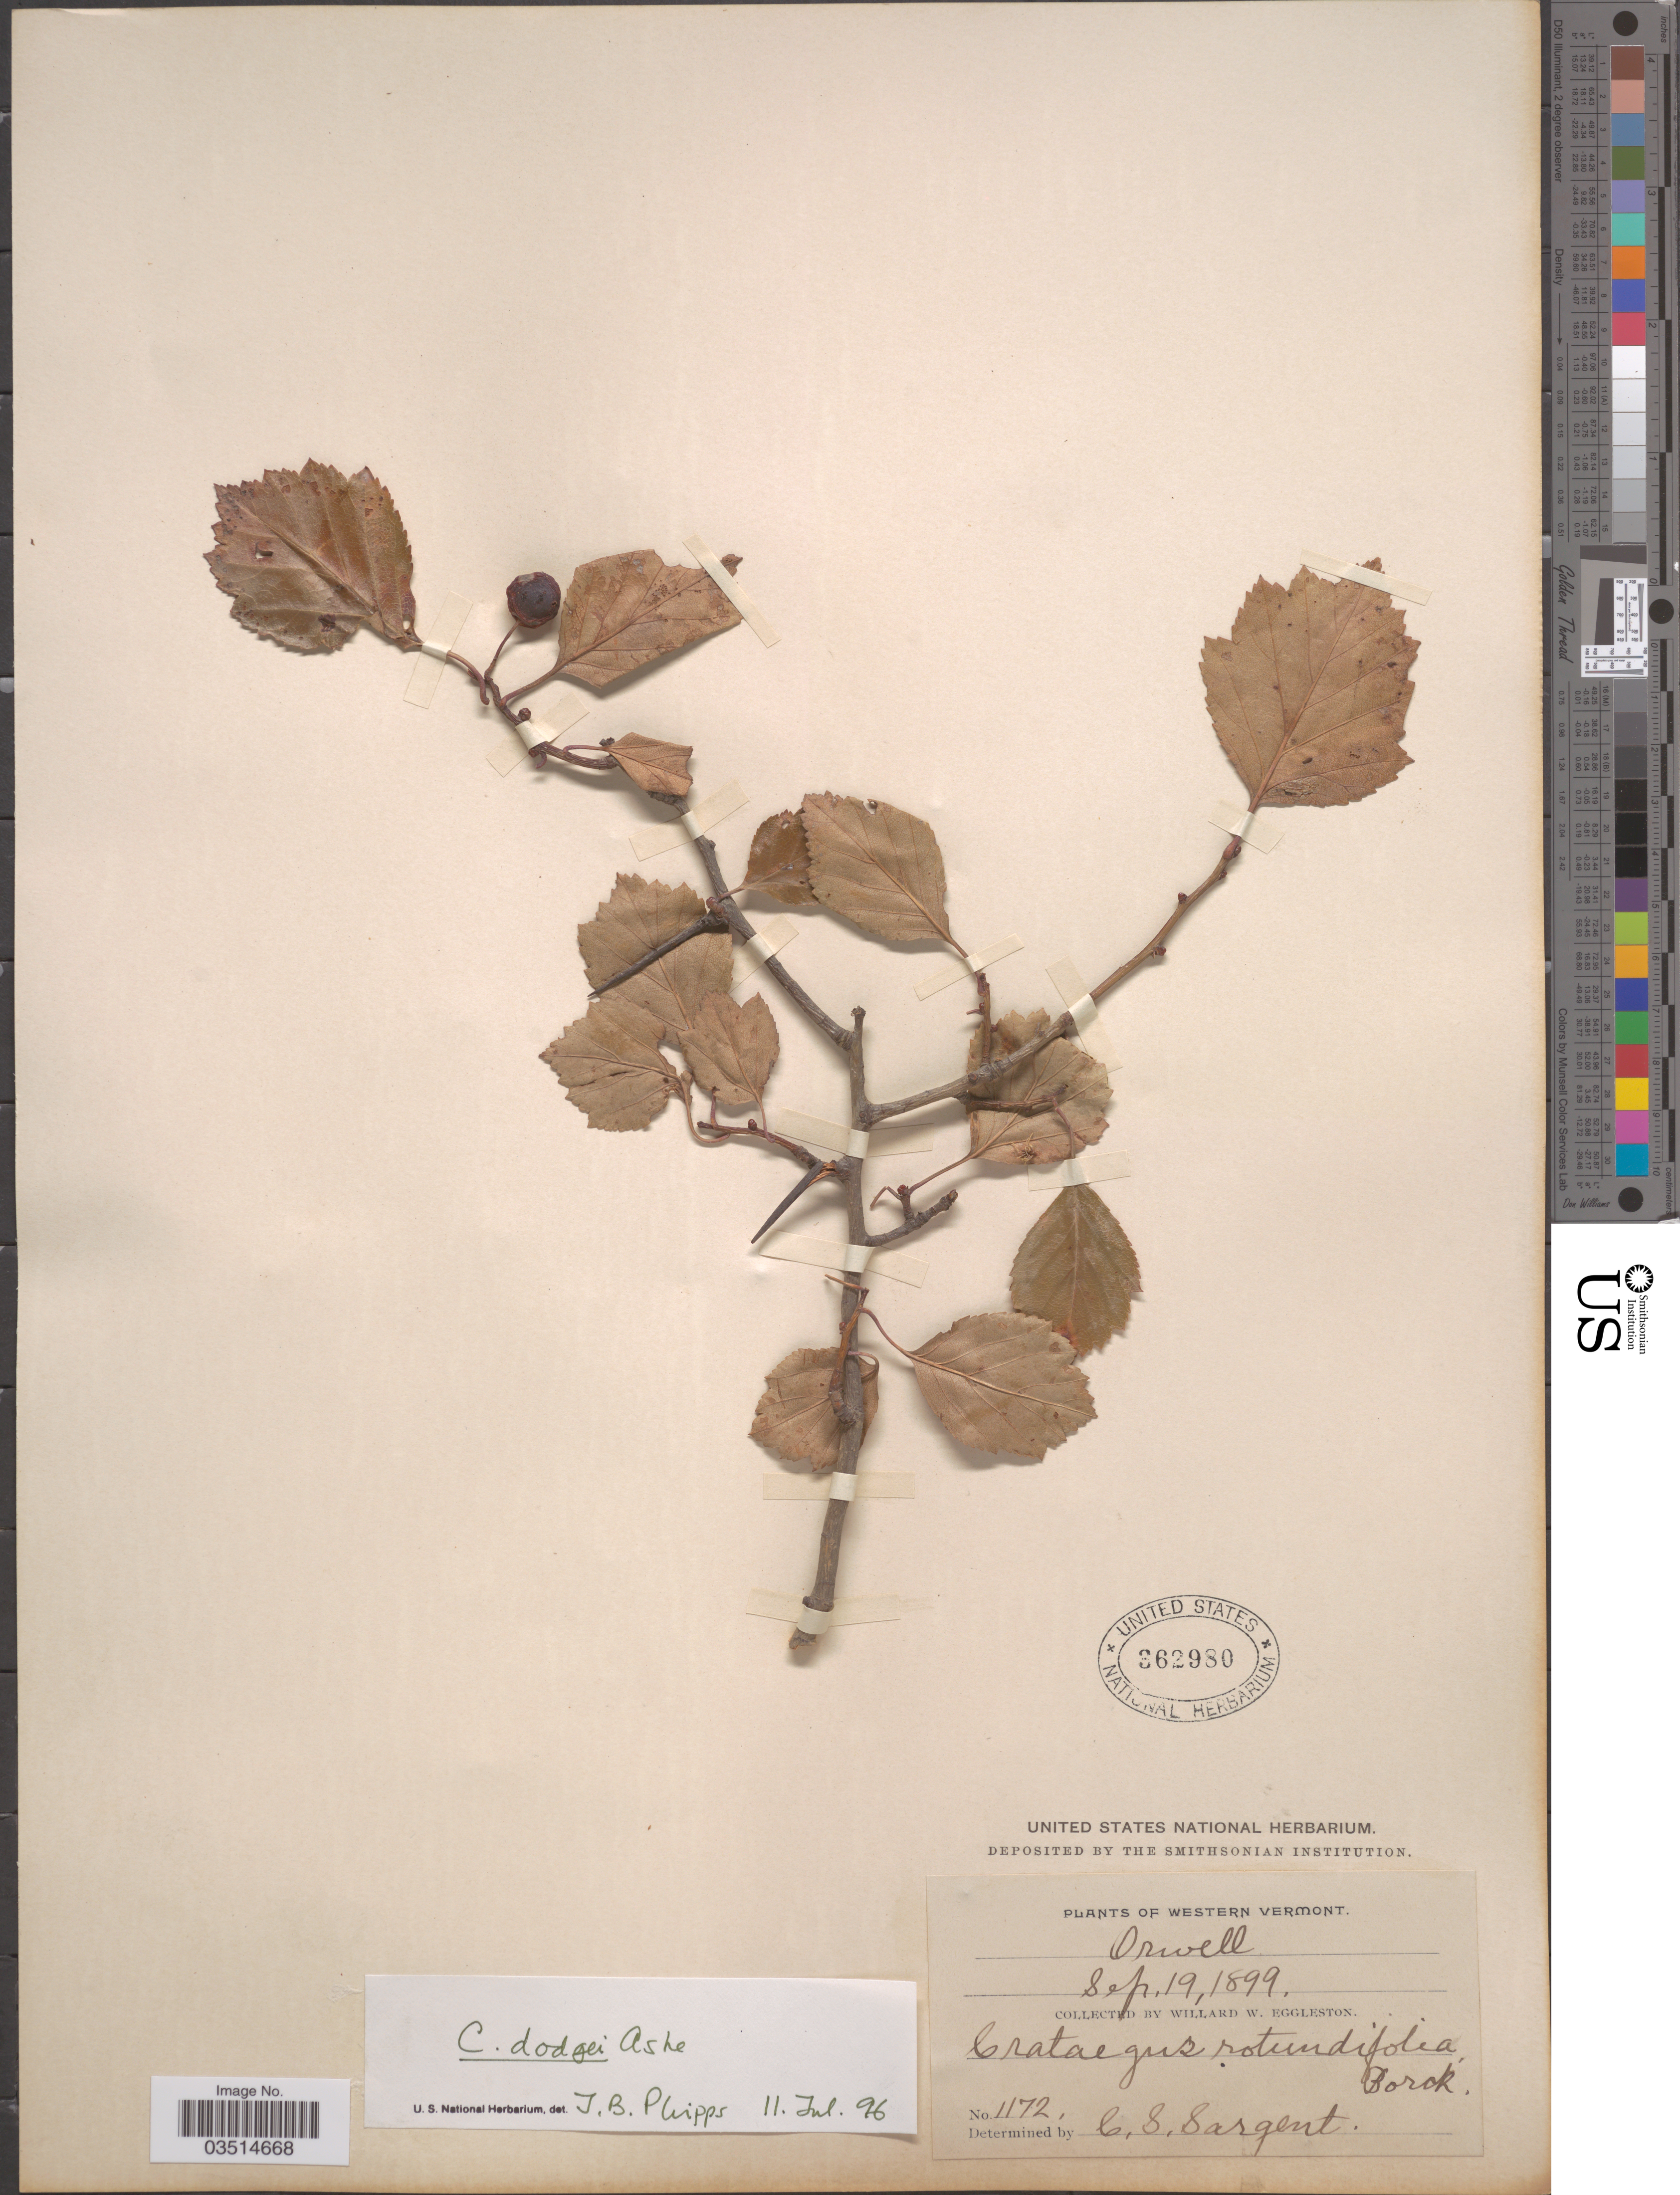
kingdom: Plantae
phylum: Tracheophyta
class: Magnoliopsida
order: Rosales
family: Rosaceae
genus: Crataegus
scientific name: Crataegus dodgei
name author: Ashe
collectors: W. W. Eggleston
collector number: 1172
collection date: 1899-09-19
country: United States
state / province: Vermont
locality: Western Vermont. Orwell.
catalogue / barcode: US 362980